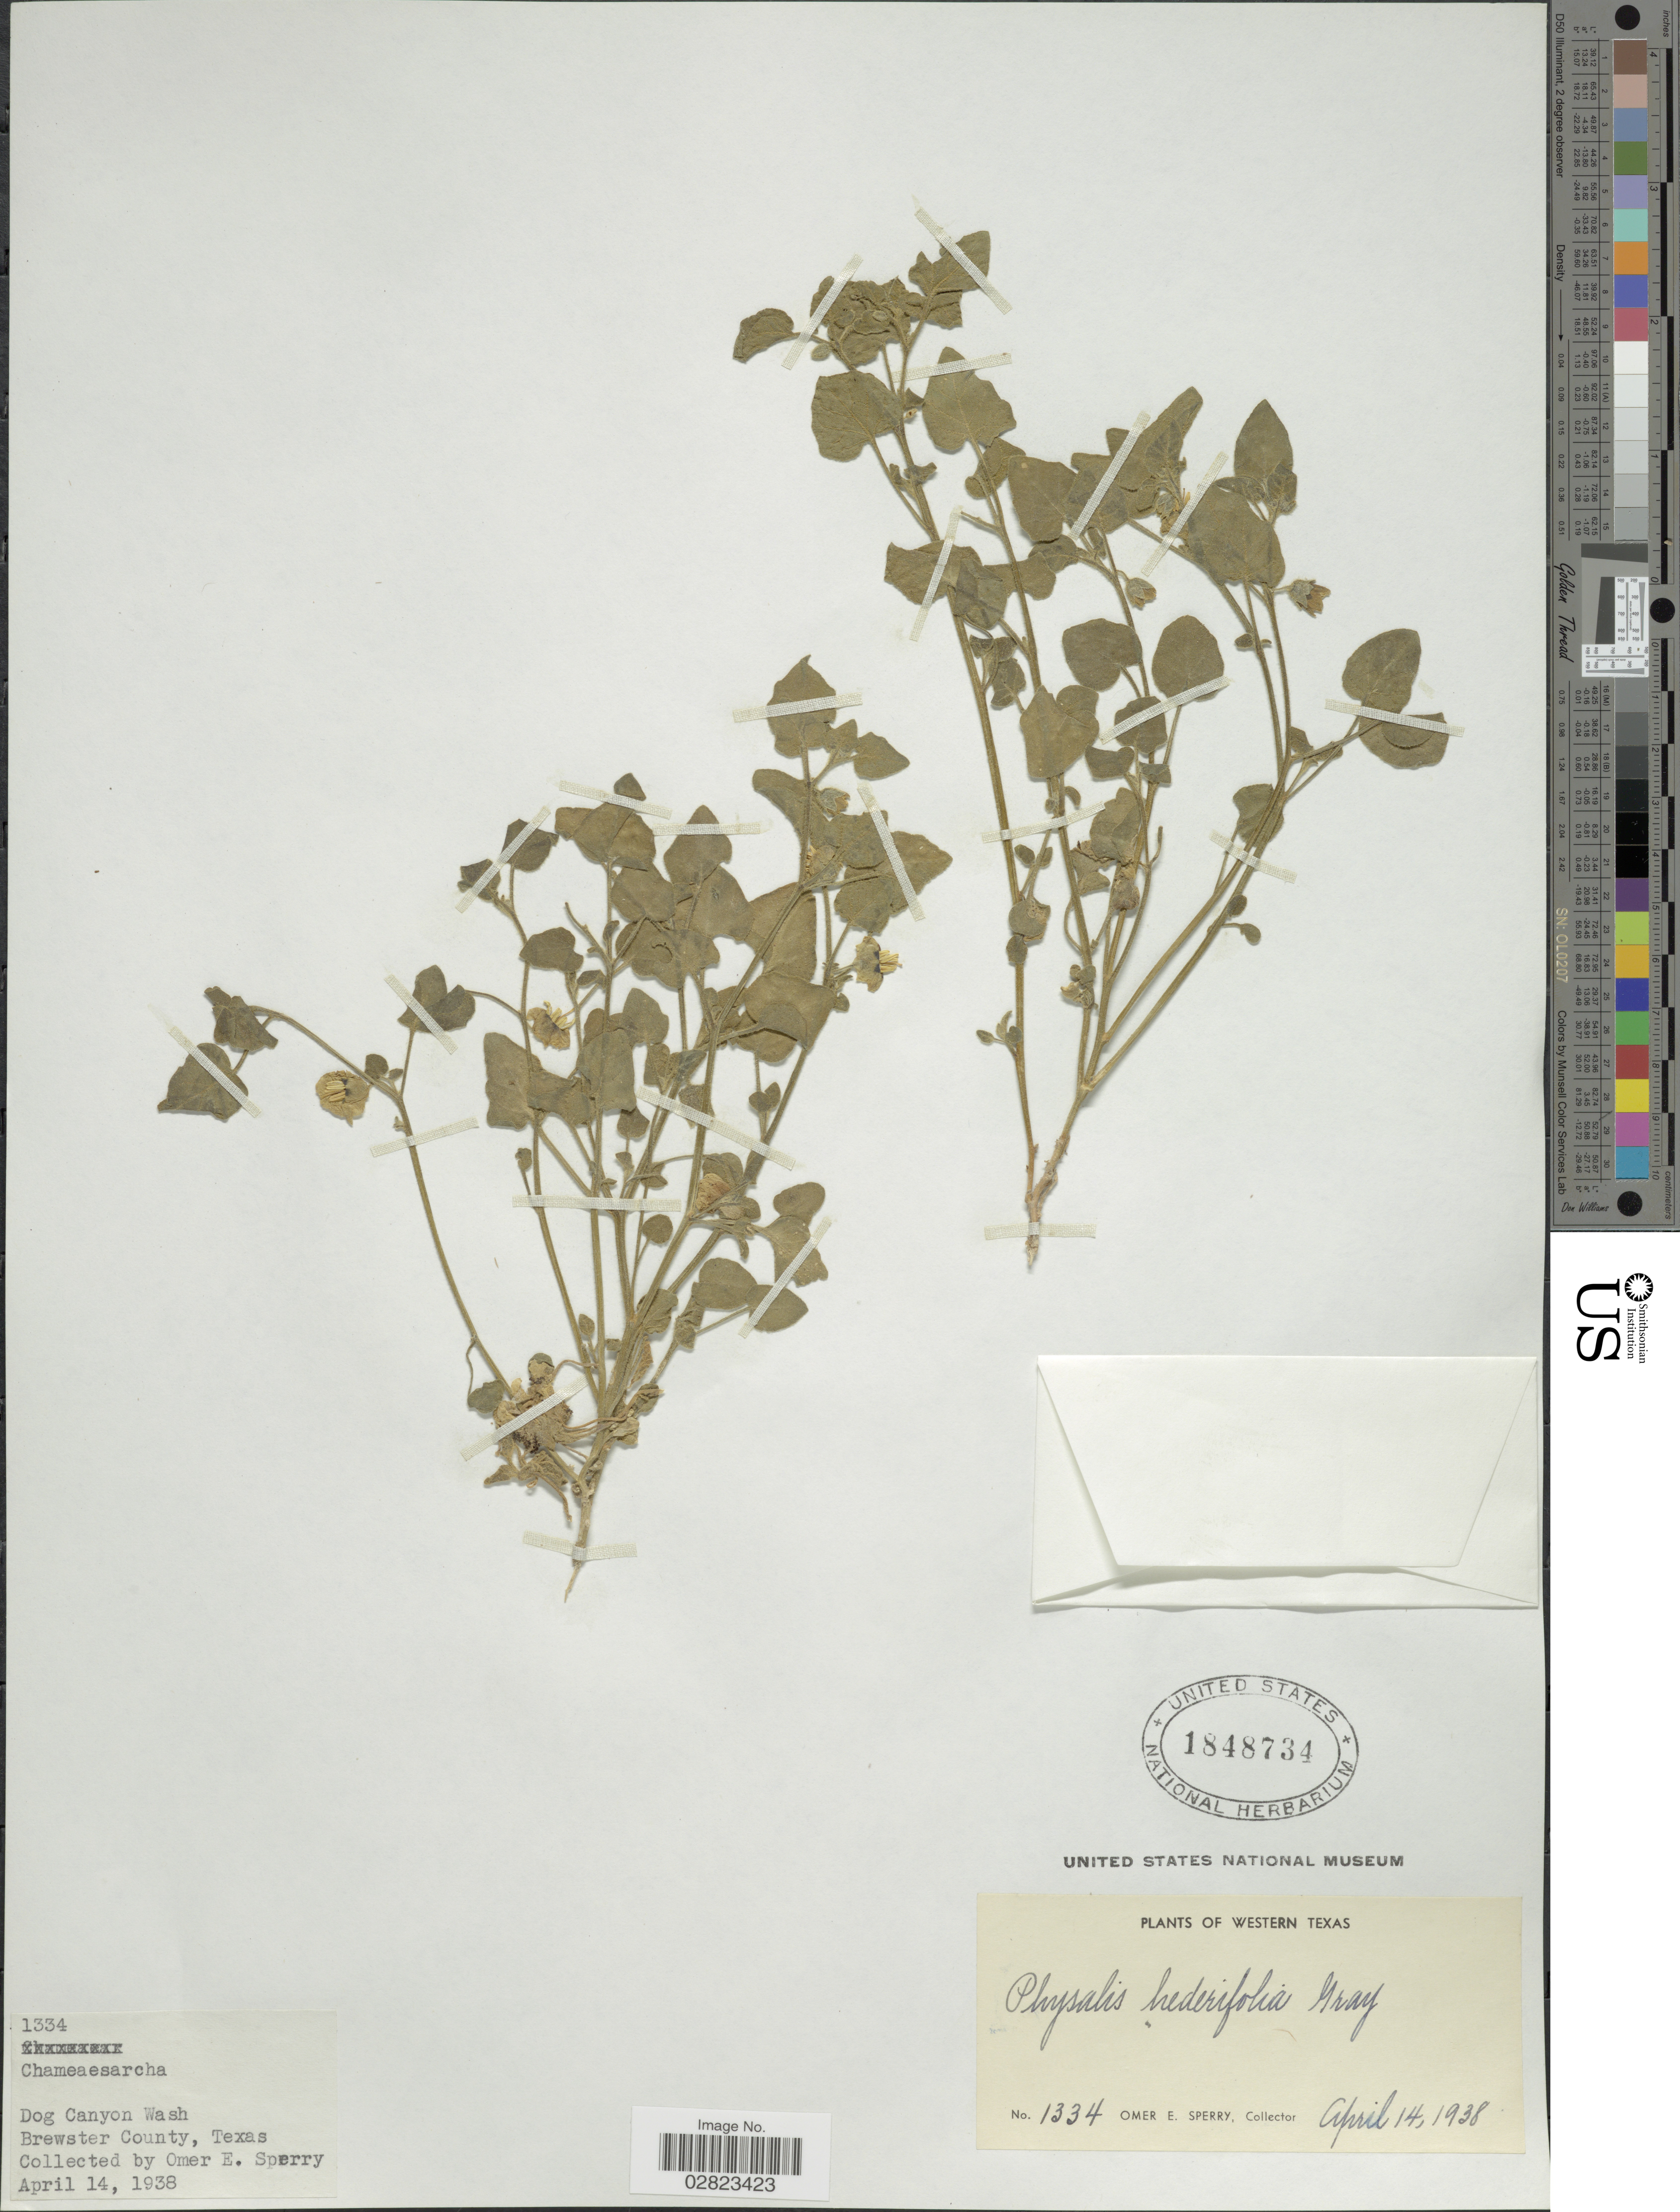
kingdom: Plantae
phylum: Tracheophyta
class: Magnoliopsida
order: Solanales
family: Solanaceae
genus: Physalis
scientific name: Physalis hederifolia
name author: A. Gray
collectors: O. E. Sperry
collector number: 1334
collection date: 1938-04-14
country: United States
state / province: Texas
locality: Dog Canyon Wash. Brewster County.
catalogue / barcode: US 1848734